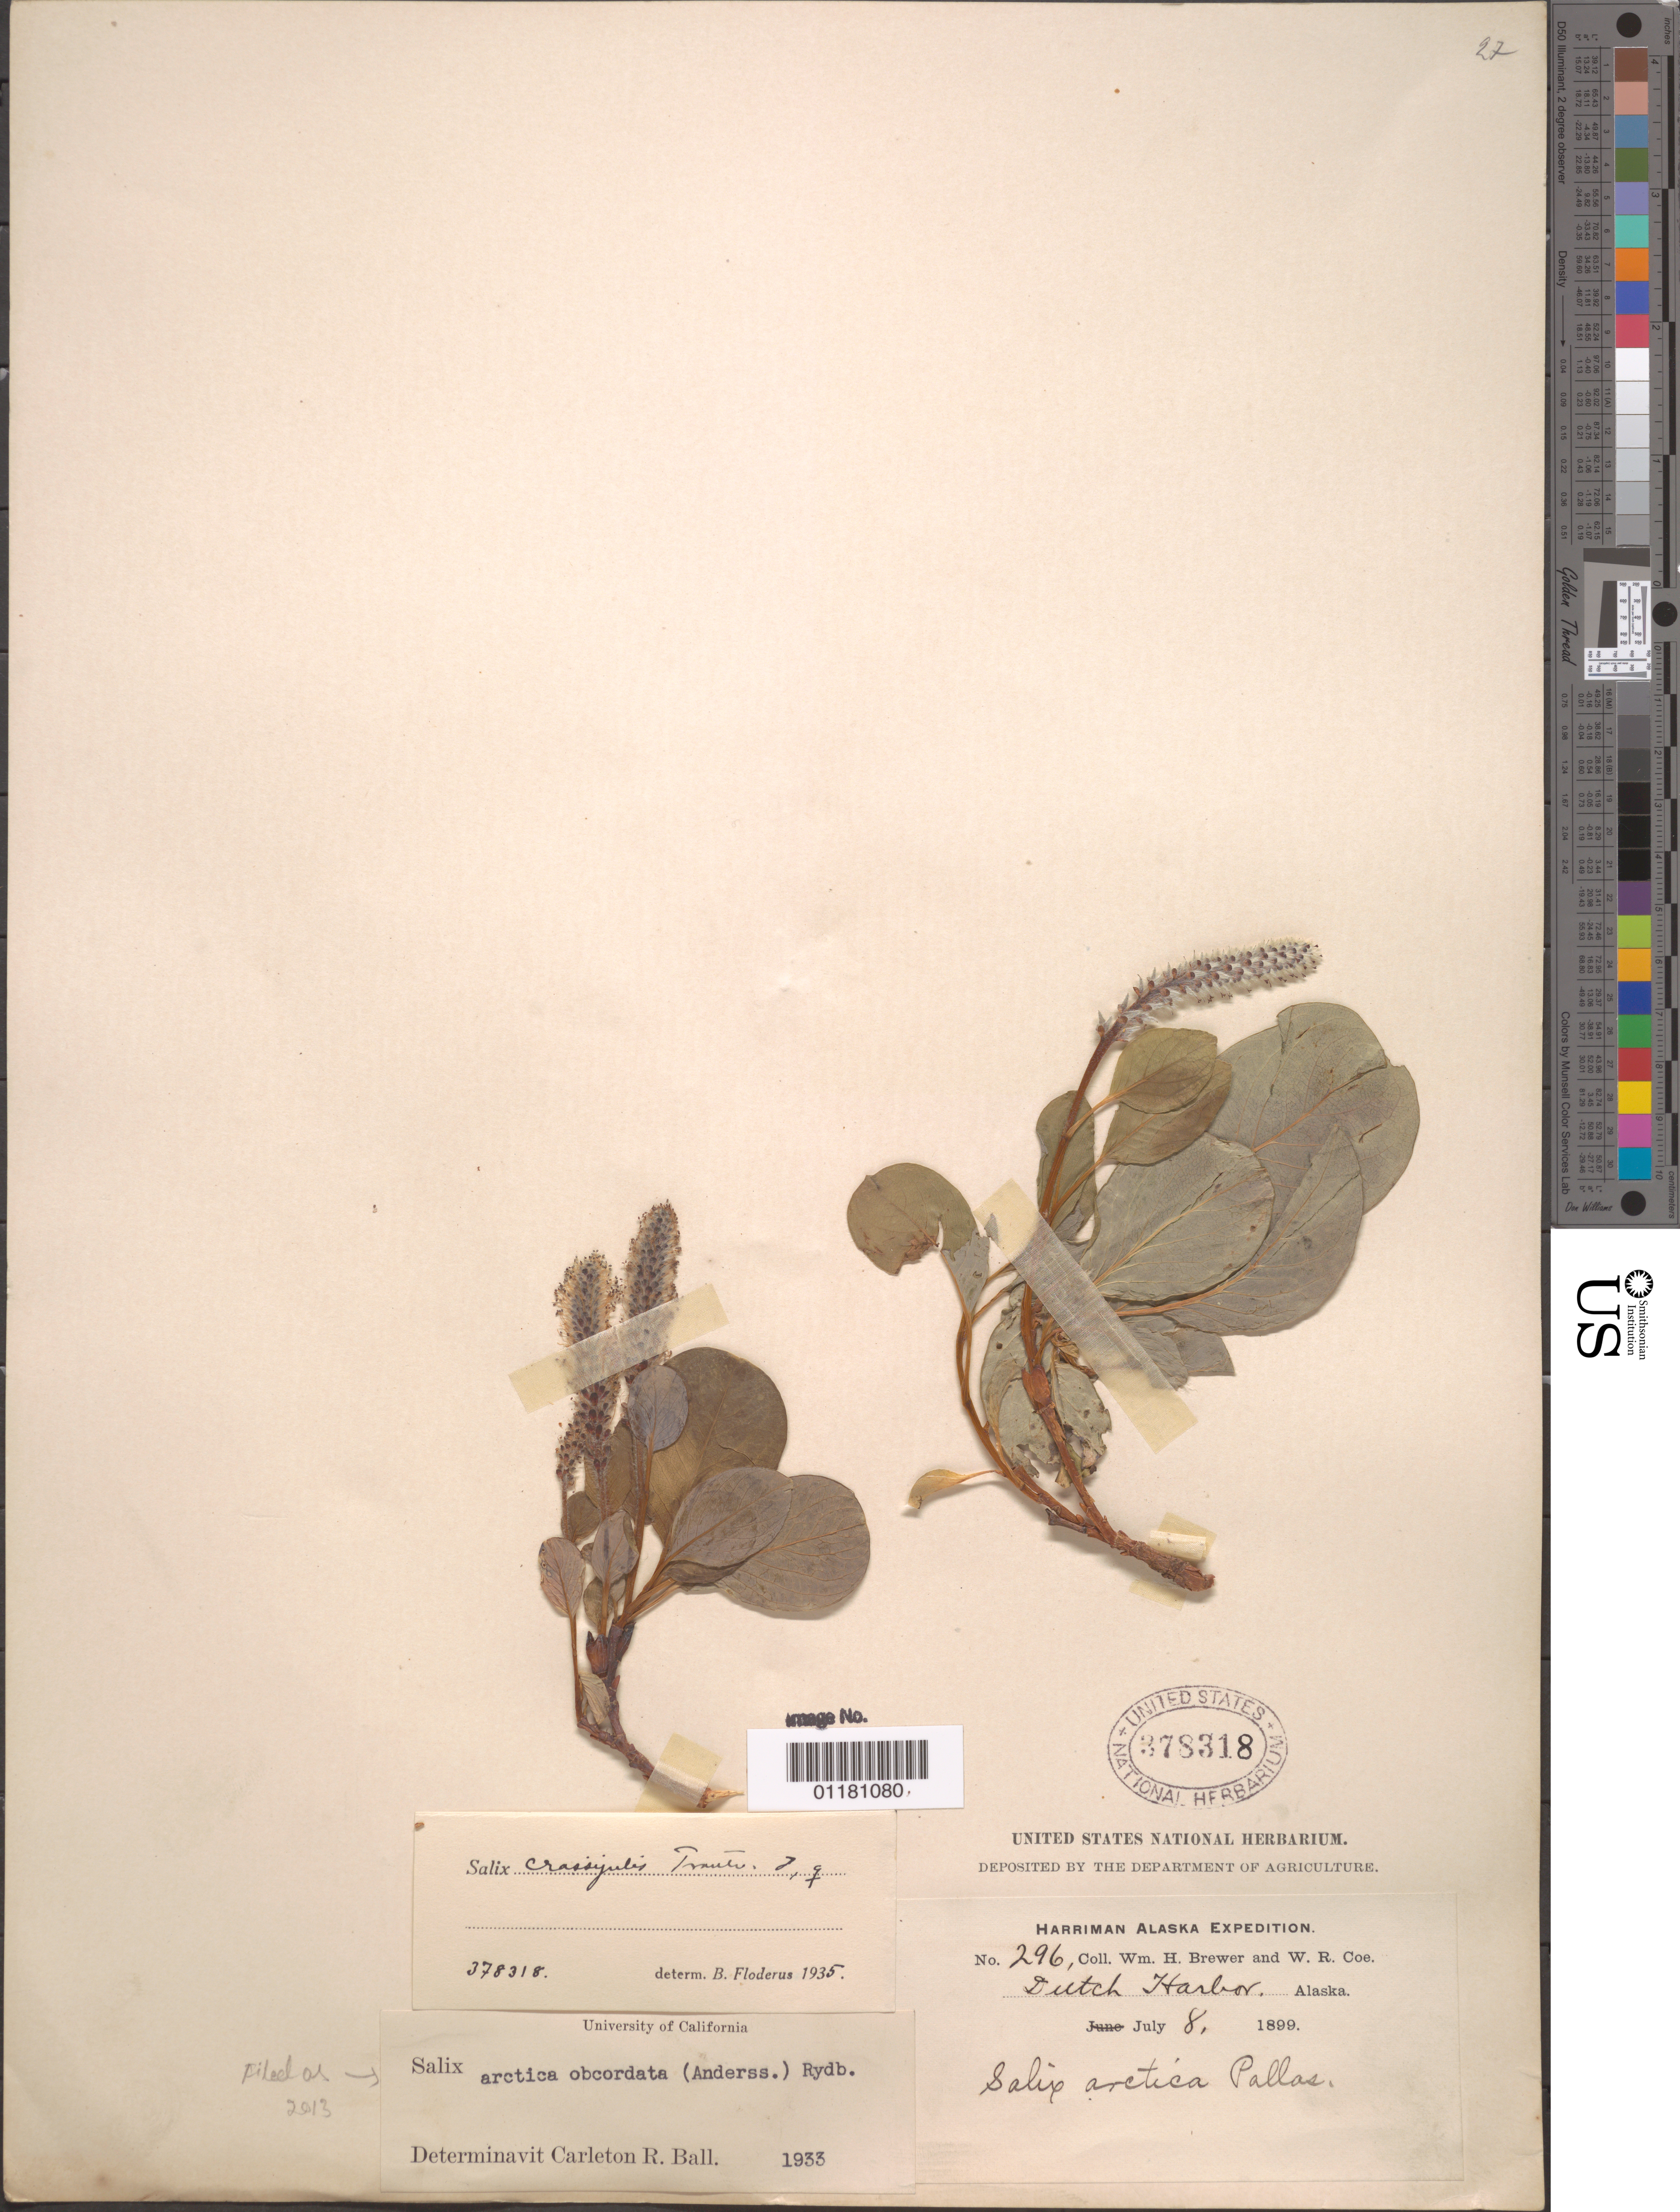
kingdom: Plantae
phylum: Tracheophyta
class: Magnoliopsida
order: Malpighiales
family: Salicaceae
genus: Salix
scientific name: Salix arctica var. obcordata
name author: (Andersson) Rydb.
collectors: W. H. Brewer & W. Coe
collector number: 296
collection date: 1899-07-08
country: United States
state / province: Alaska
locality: Dutch Harbor.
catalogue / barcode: US 378318